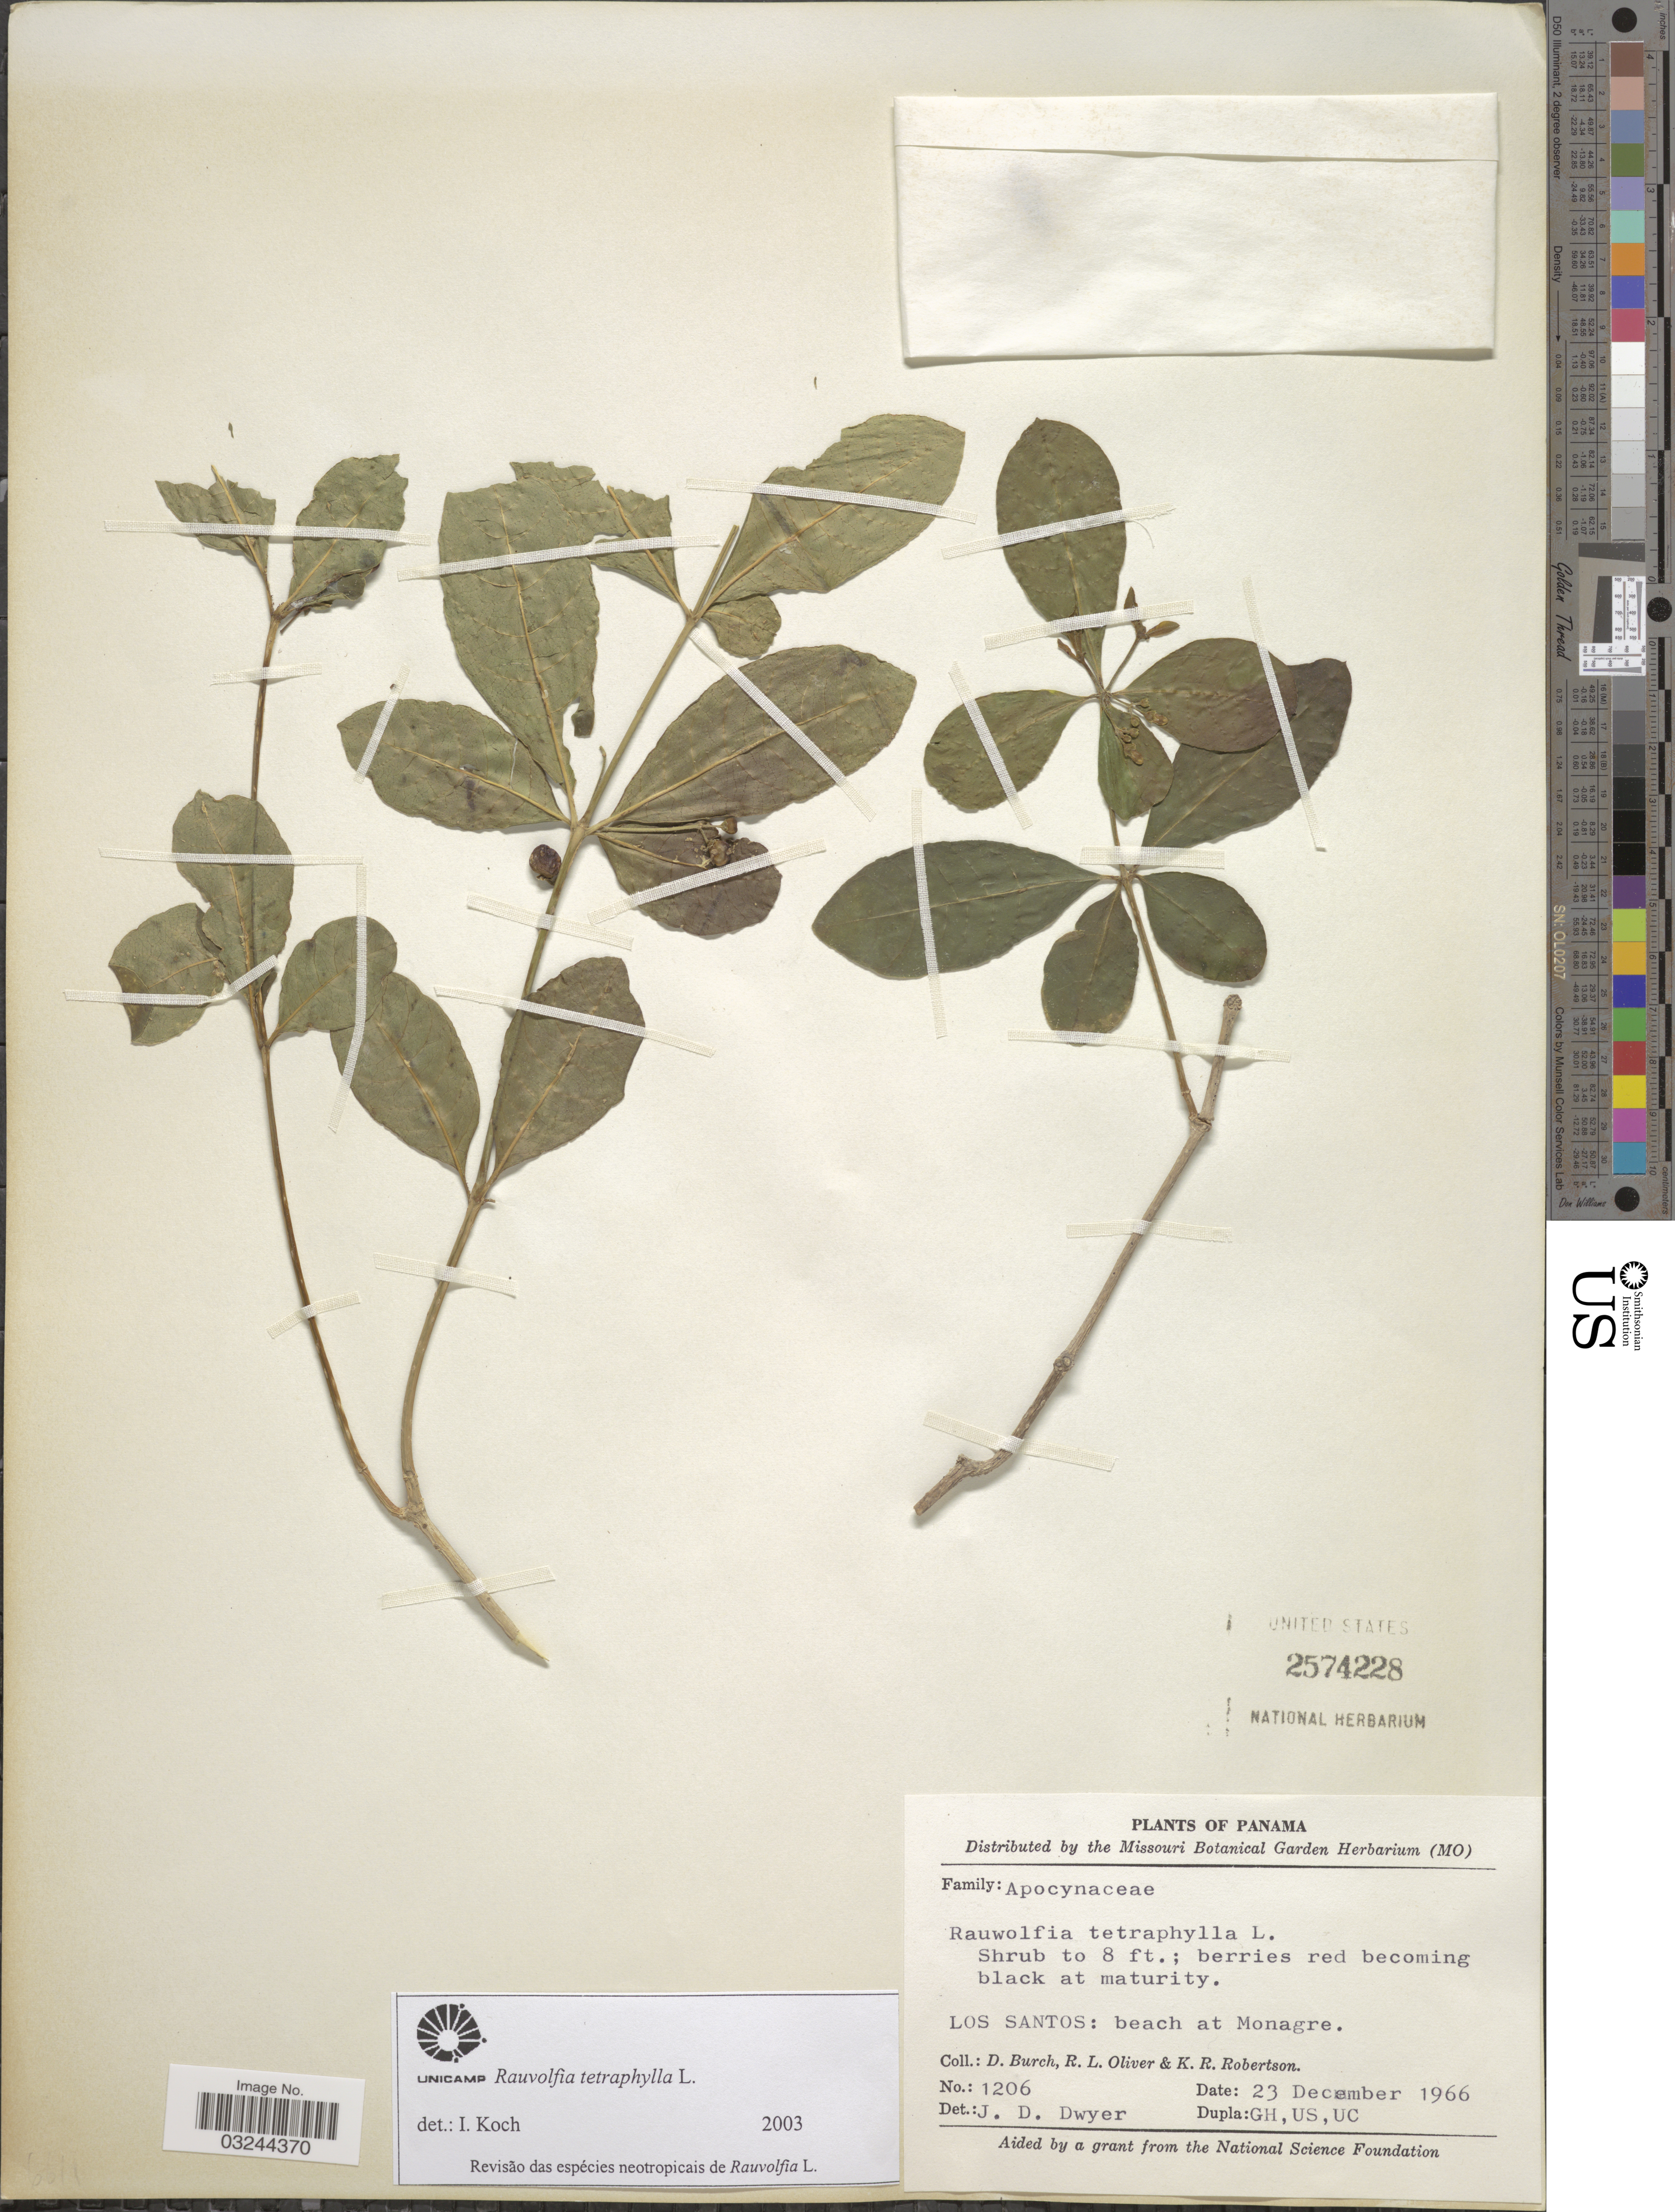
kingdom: Plantae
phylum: Tracheophyta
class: Magnoliopsida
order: Gentianales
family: Apocynaceae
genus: Rauvolfia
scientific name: Rauvolfia tetraphylla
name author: L.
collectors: D. Burch, R. Oliver & K. Robertson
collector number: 1206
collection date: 1966-12-23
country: Panama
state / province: Los Santos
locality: Beach at Monagre.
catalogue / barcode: US 2574228